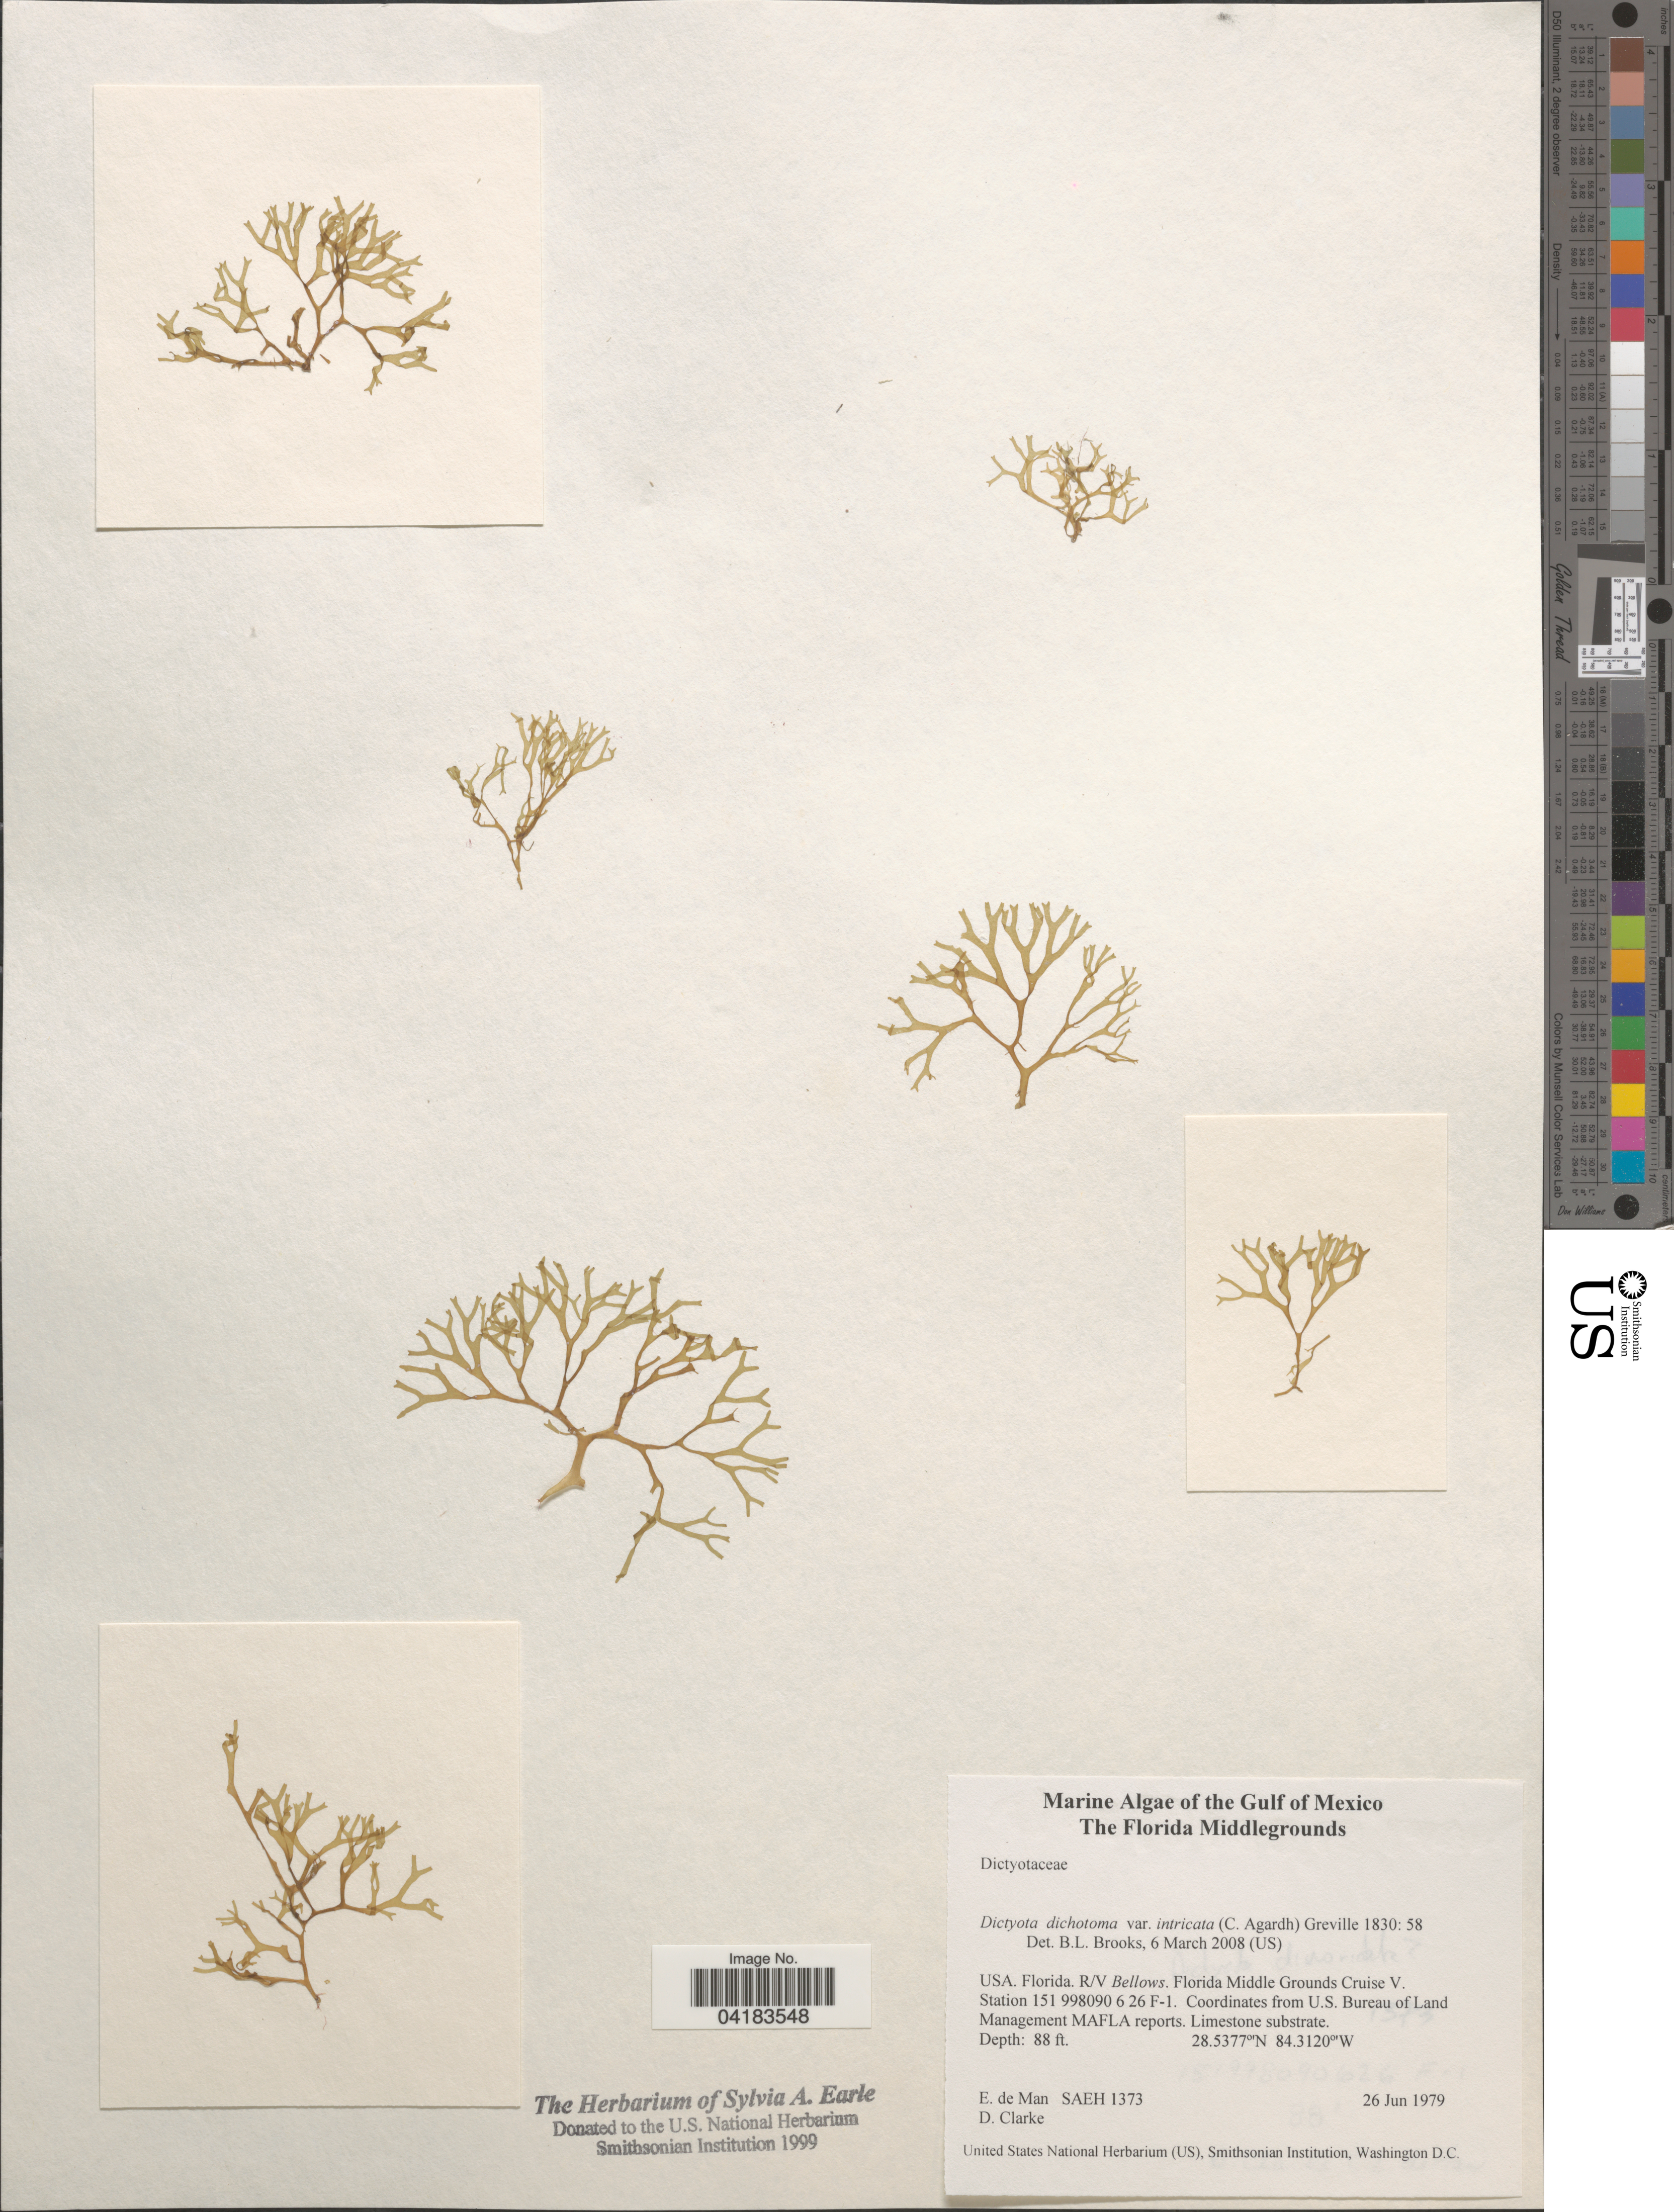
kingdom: Chromista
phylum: Ochrophyta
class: Phaeophyceae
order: Dictyotales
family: Dictyotaceae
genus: Dictyota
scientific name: Dictyota dichotoma var. intricata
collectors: E. de Man & D. Clarke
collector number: SAEH1373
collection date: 1979-06-26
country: United States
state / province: Florida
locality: The Gulf of Mexico. The Florida Middlegrounds. R/V Bellows. Florida Middle Grounds Cruise V. Station 151 998090 26 F-1. Coordinates from U.S. Bureau of Land Management MAFLA reports.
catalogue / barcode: US 240465